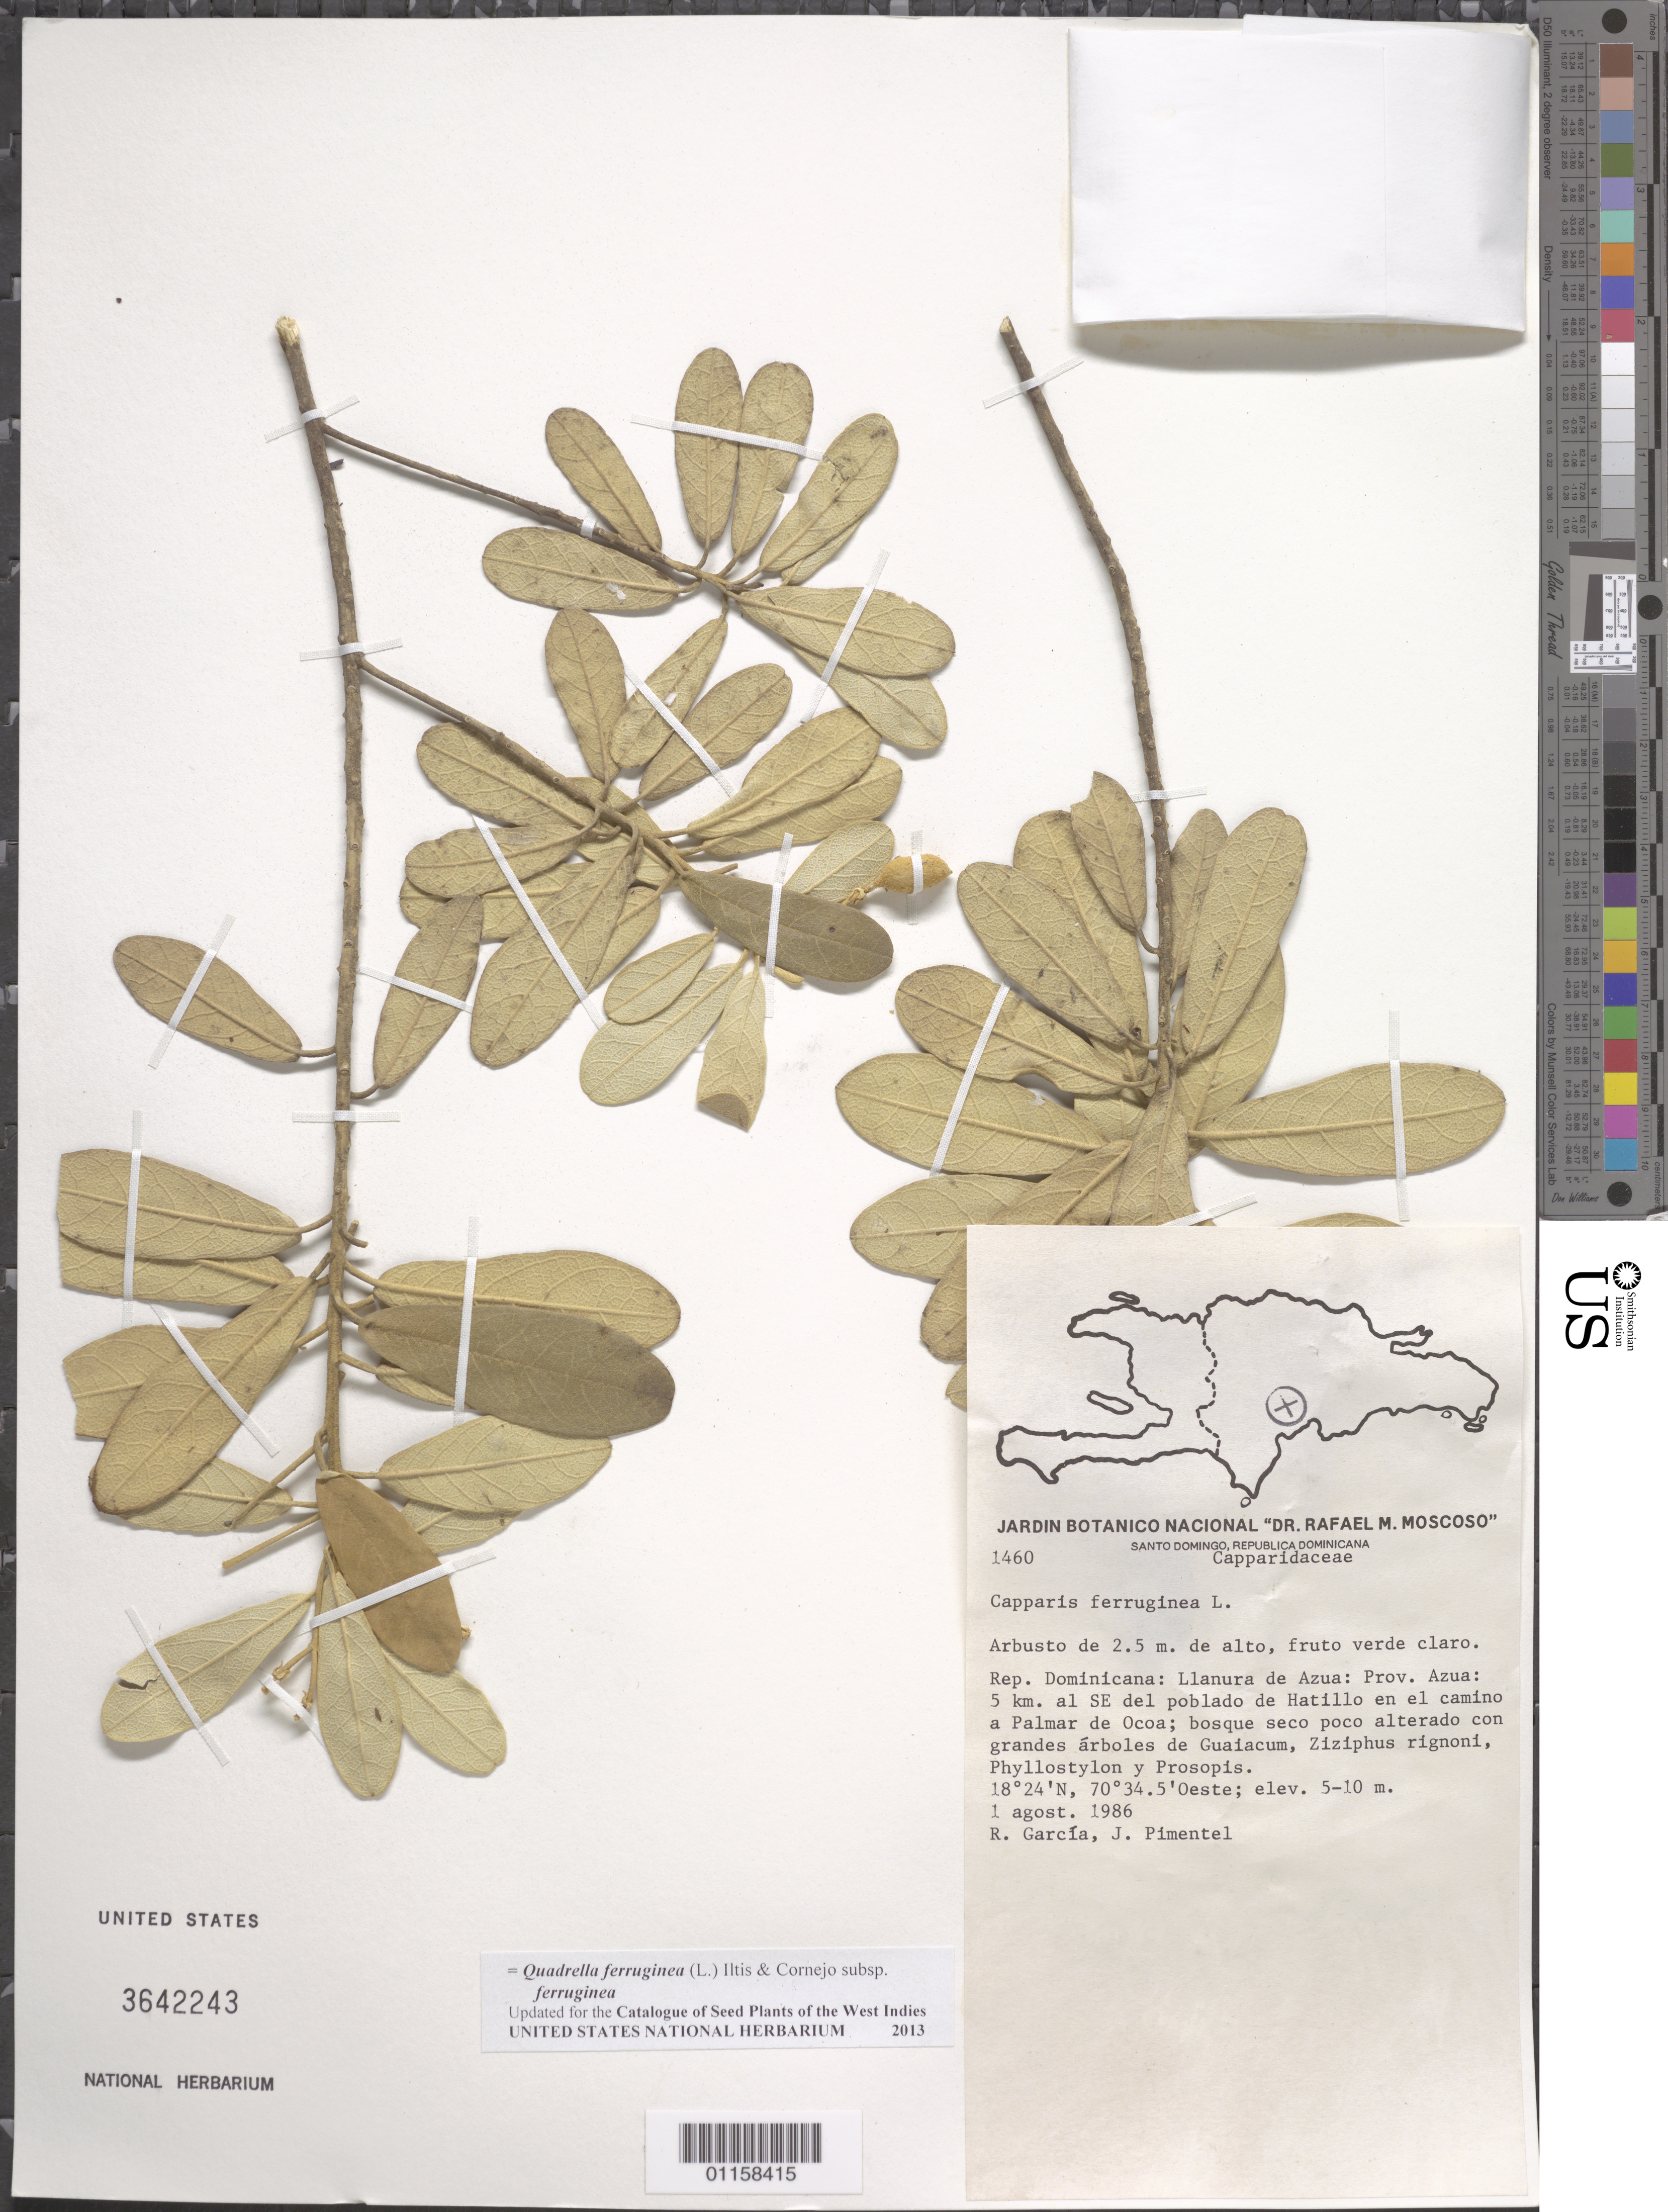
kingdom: Plantae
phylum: Tracheophyta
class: Magnoliopsida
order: Brassicales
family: Capparaceae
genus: Quadrella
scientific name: Quadrella ferruginea subsp. ferruginea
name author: (L.) Cornejo & Iltis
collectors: R. García & J. Pimentel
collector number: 1460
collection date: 1986-08-01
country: Dominican Republic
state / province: Azua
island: Hispaniola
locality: Llanura de Azua, 5 km al SE del poblado de Hatillo en el camino a Palmar de Ocoa.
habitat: Bosque seco poco alterado con grandes árboles de Guaiacum, Ziziphus rignoni, Phyllostylon y Prosopis.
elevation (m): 5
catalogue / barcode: US 3642243